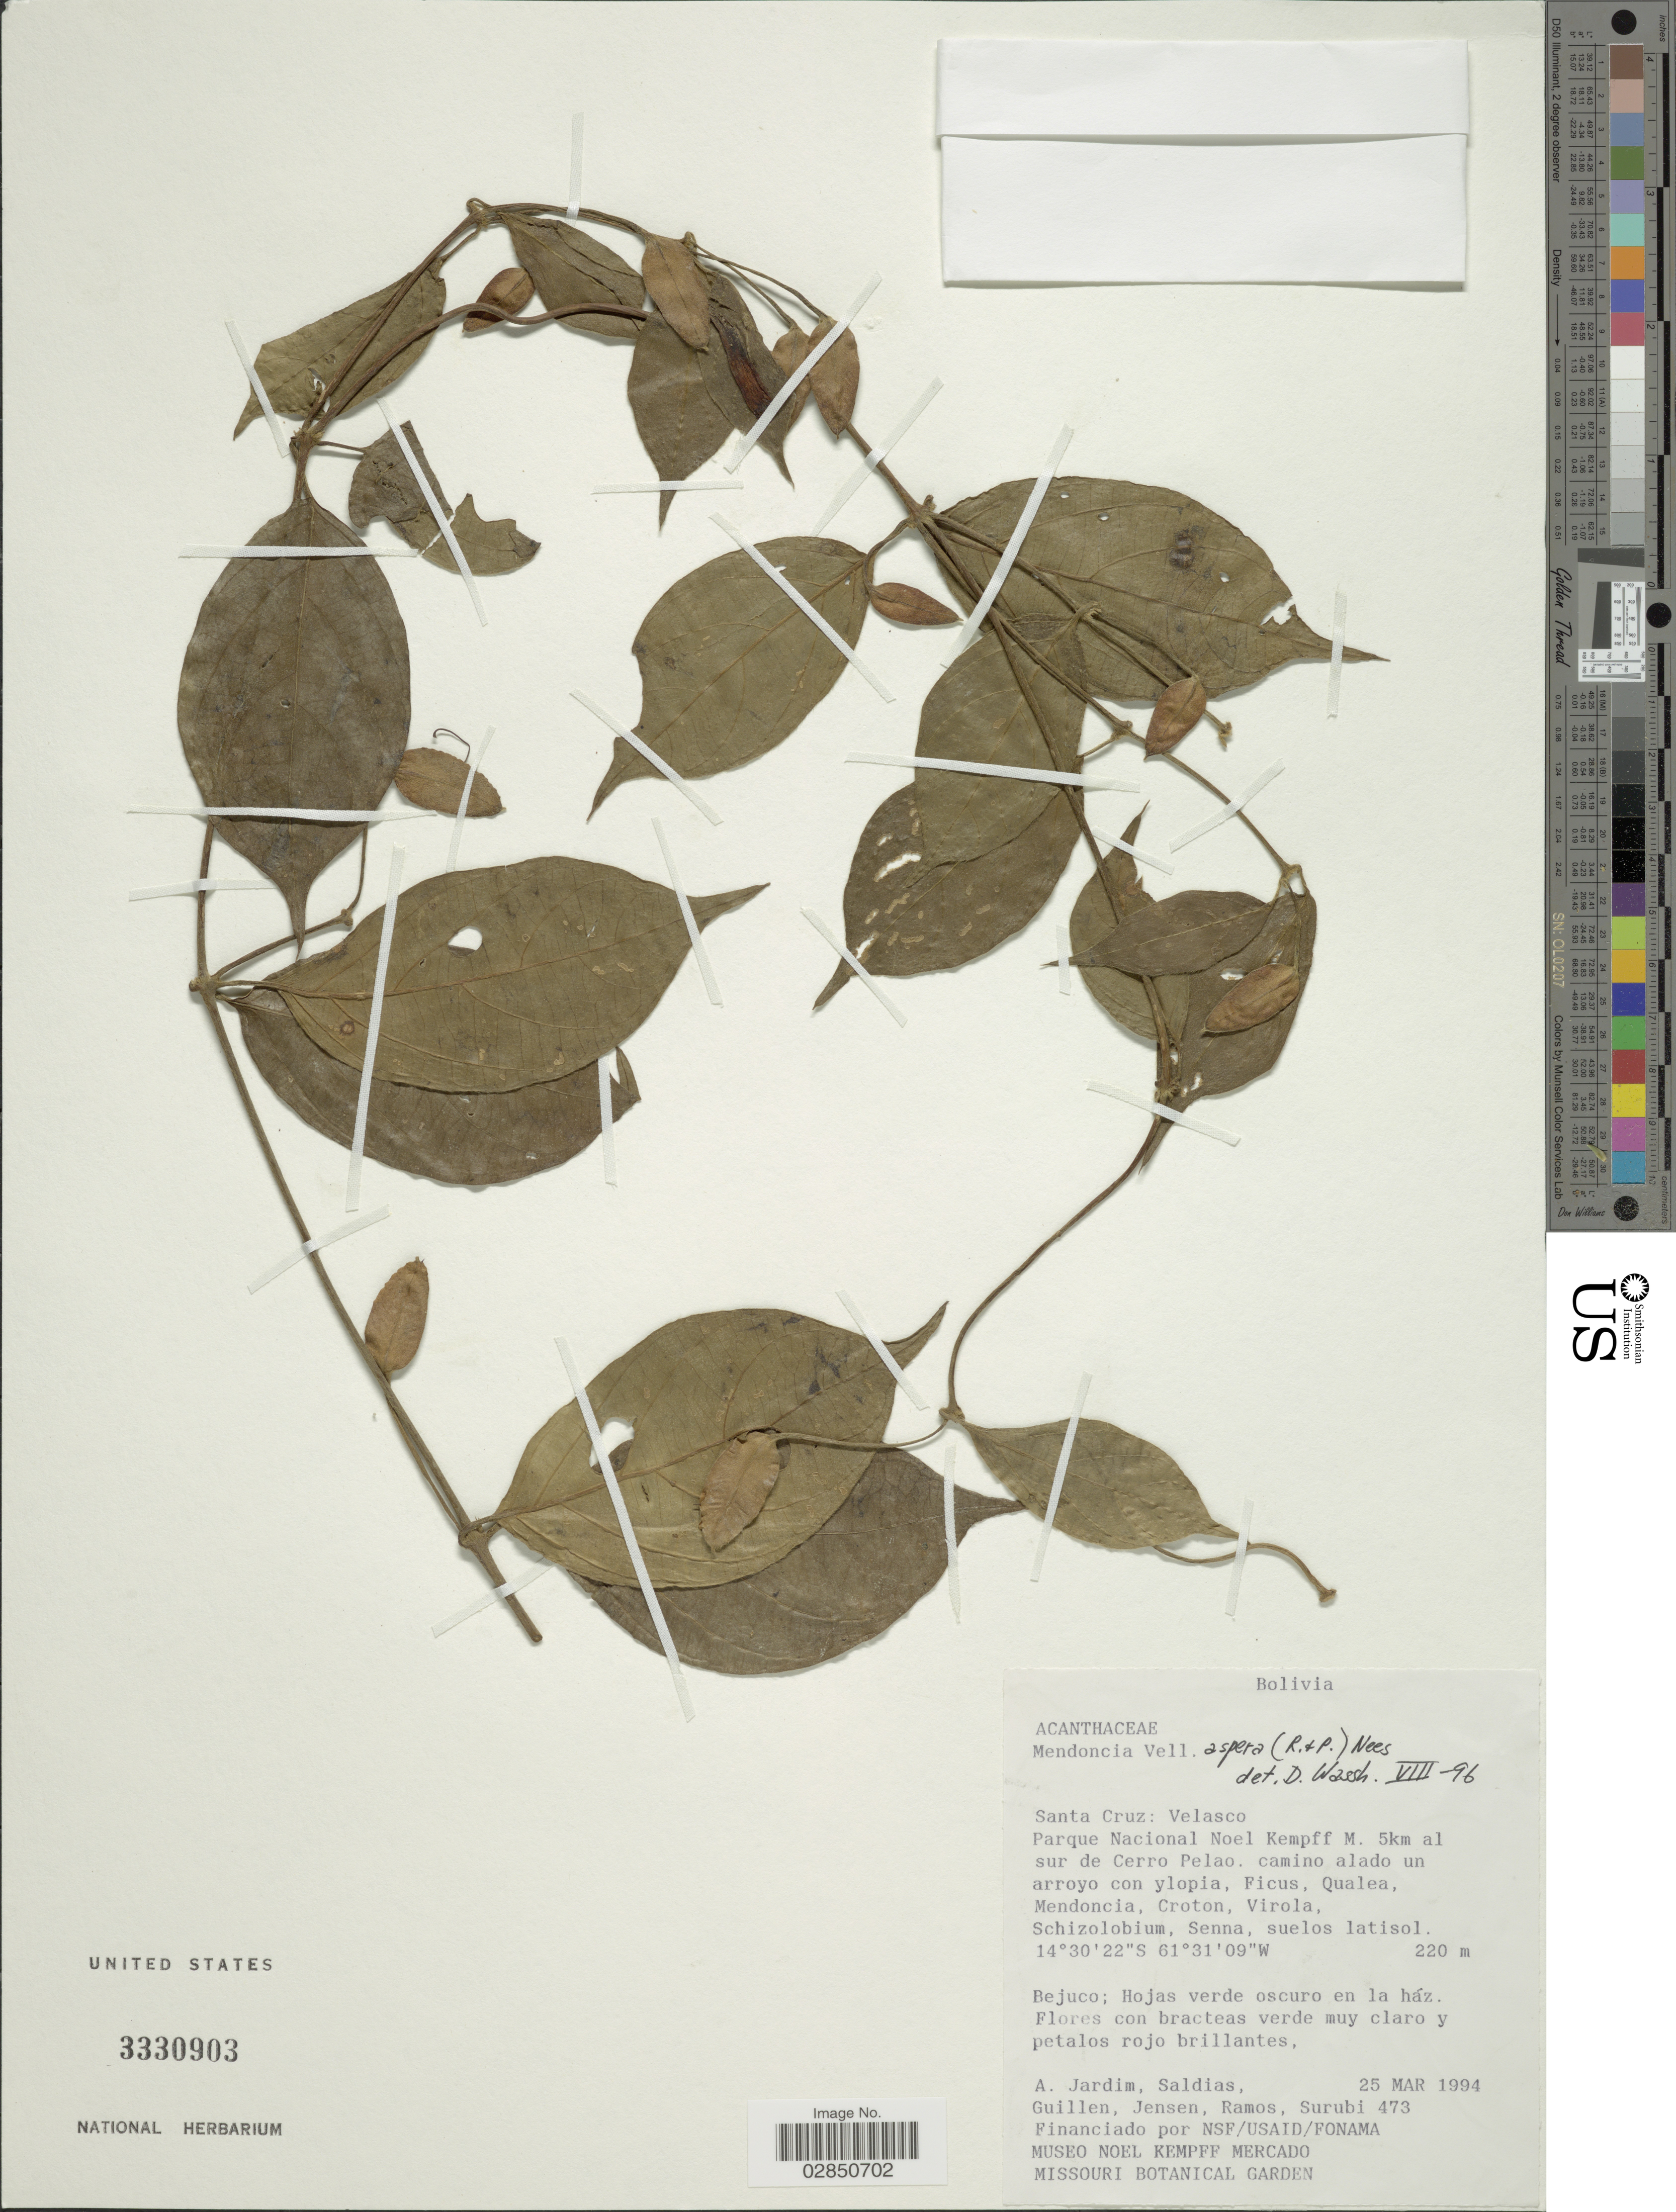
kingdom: Plantae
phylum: Tracheophyta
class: Magnoliopsida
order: Lamiales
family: Acanthaceae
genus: Mendoncia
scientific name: Mendoncia aspera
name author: (Ruiz & Pav.) Nees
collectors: A. Jardim, -. Saldias, -- Guillen, Jensen & et al.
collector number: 473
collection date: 1994-03-25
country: Bolivia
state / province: Santa Cruz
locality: Santa Cruz: Velasco, Parque Nacional Noel Kempff M. 5km al sur de Cerro Pelao.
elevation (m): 220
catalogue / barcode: US 3330903